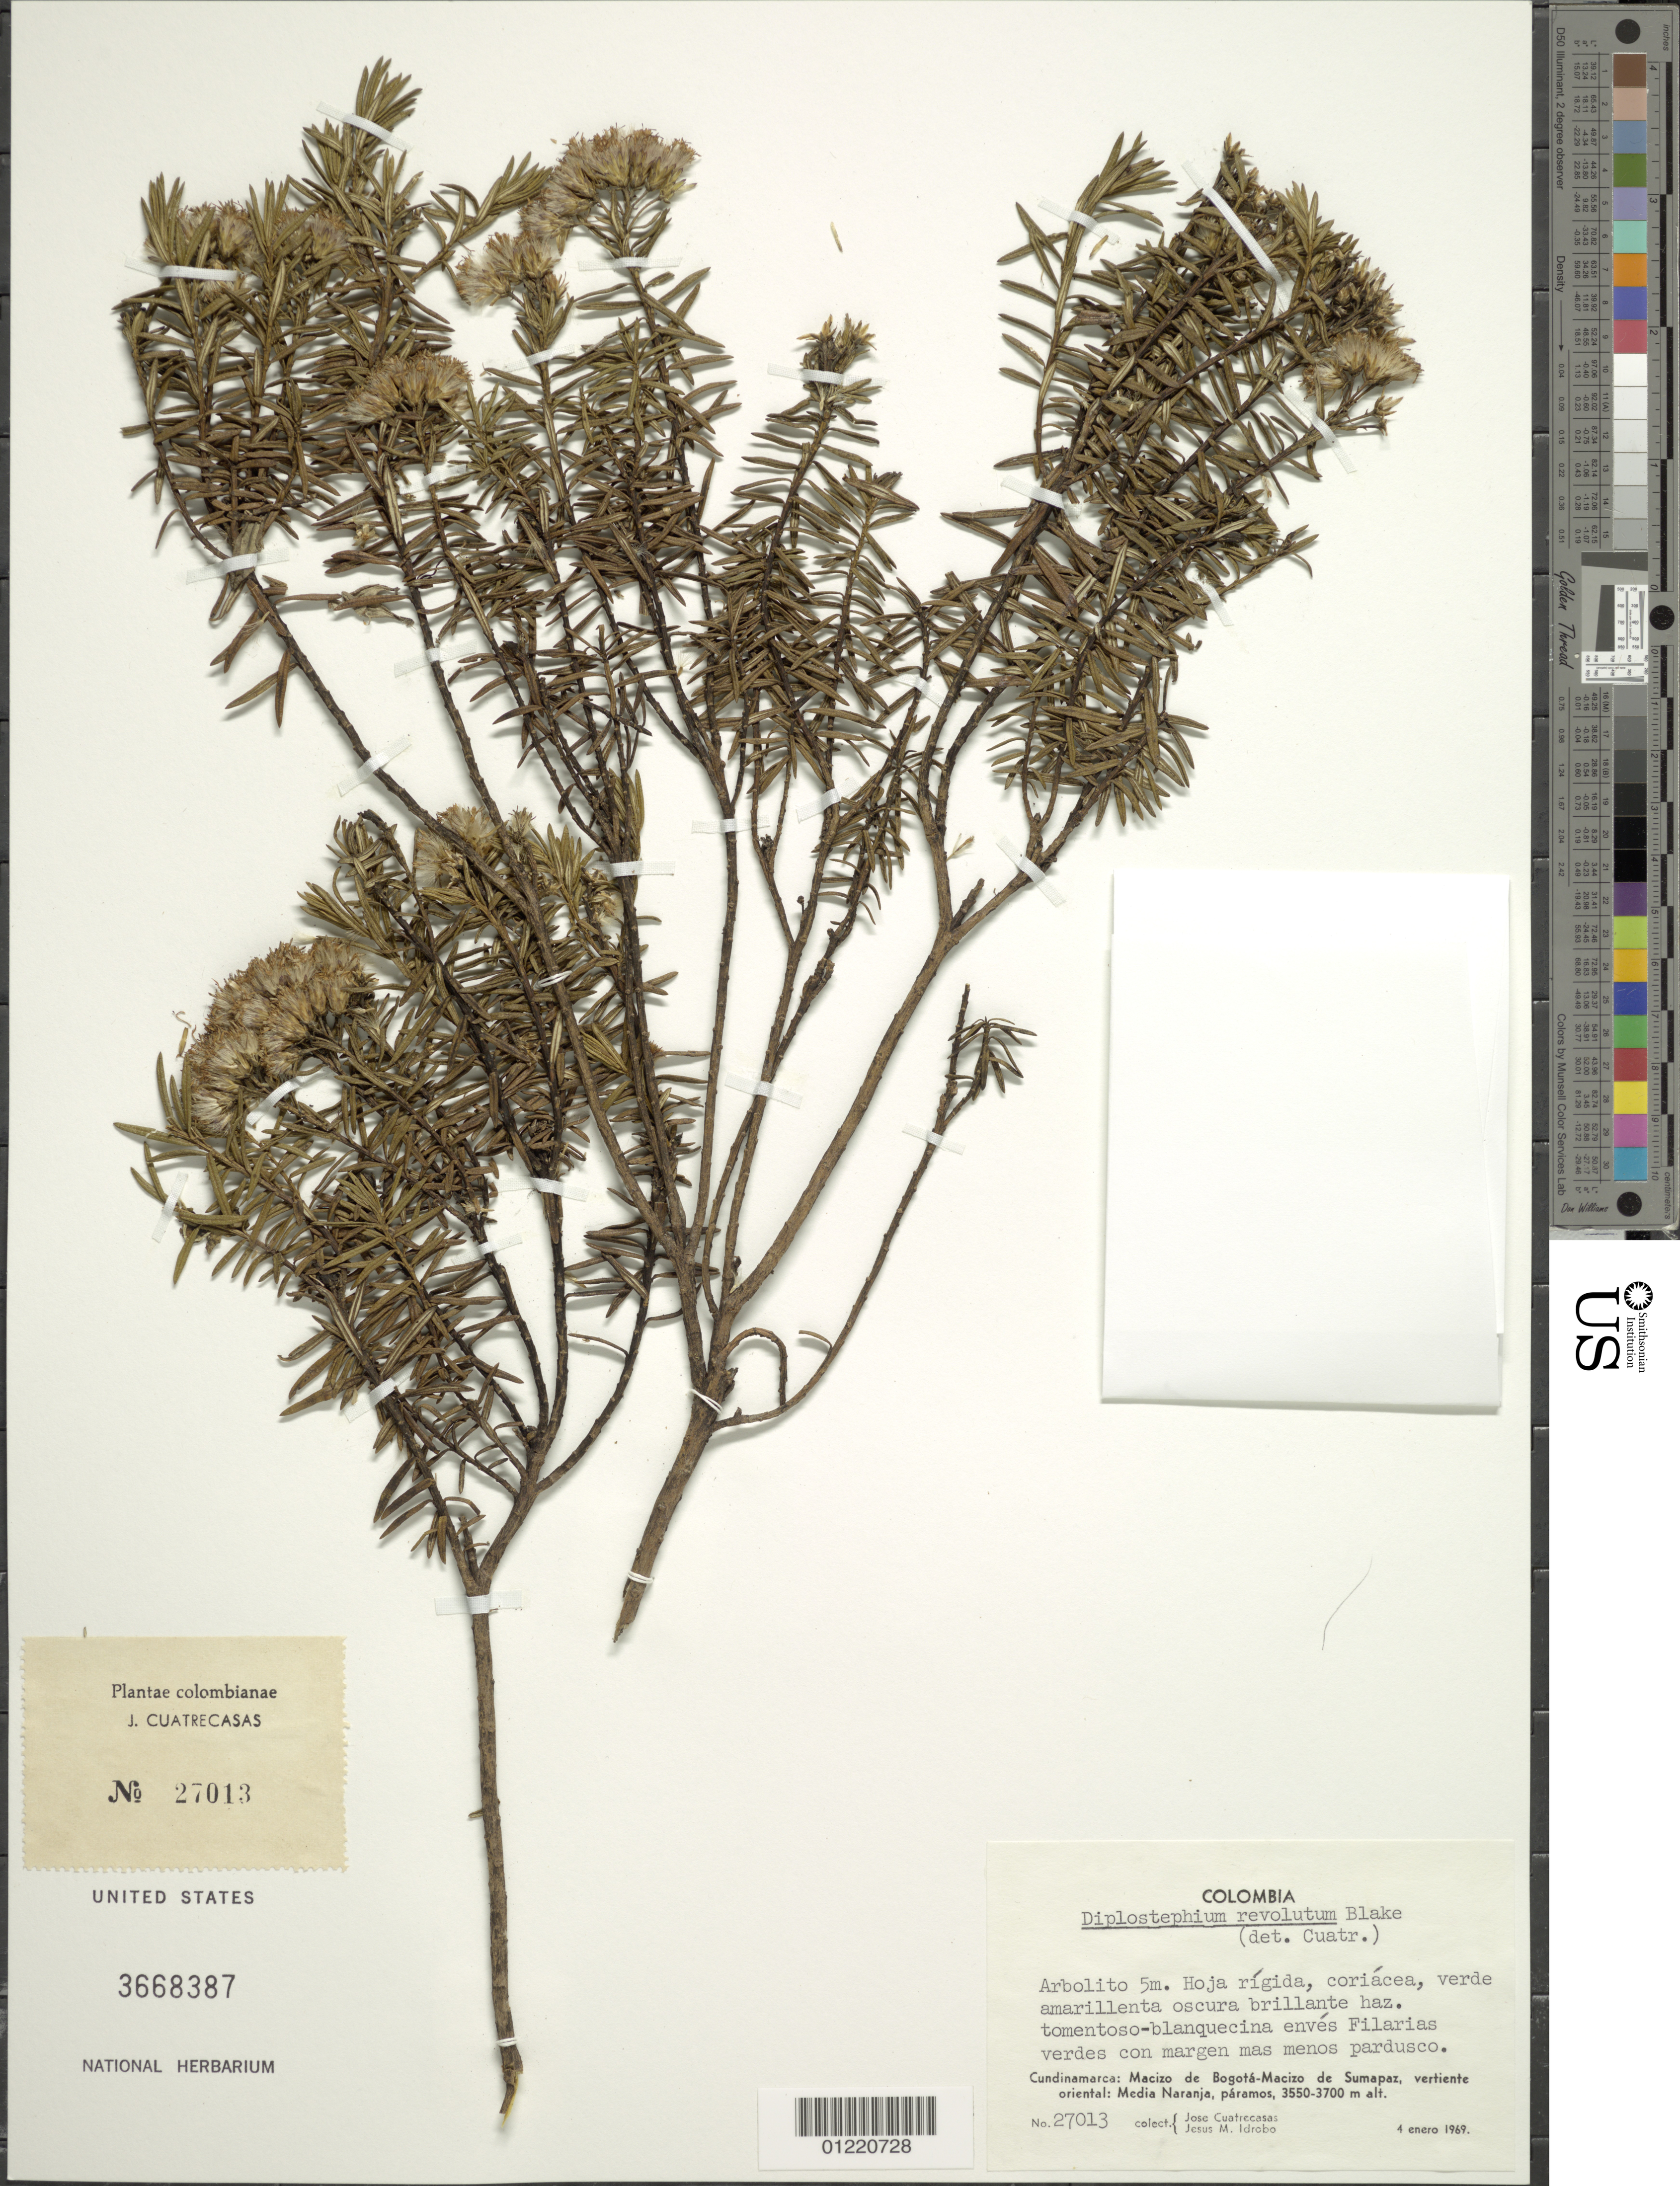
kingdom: Plantae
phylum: Tracheophyta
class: Magnoliopsida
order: Asterales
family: Asteraceae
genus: Diplostephium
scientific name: Diplostephium revolutum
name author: S.F. Blake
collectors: J. Cuatrecasas & J. M. Idrobo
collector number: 27013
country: Colombia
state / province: Cundinamarca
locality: Macizo de Bogota-Macizo de Sumapaz, vertiente oriental: Media Naranja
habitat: Paramos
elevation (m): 3550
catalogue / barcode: US 3668387